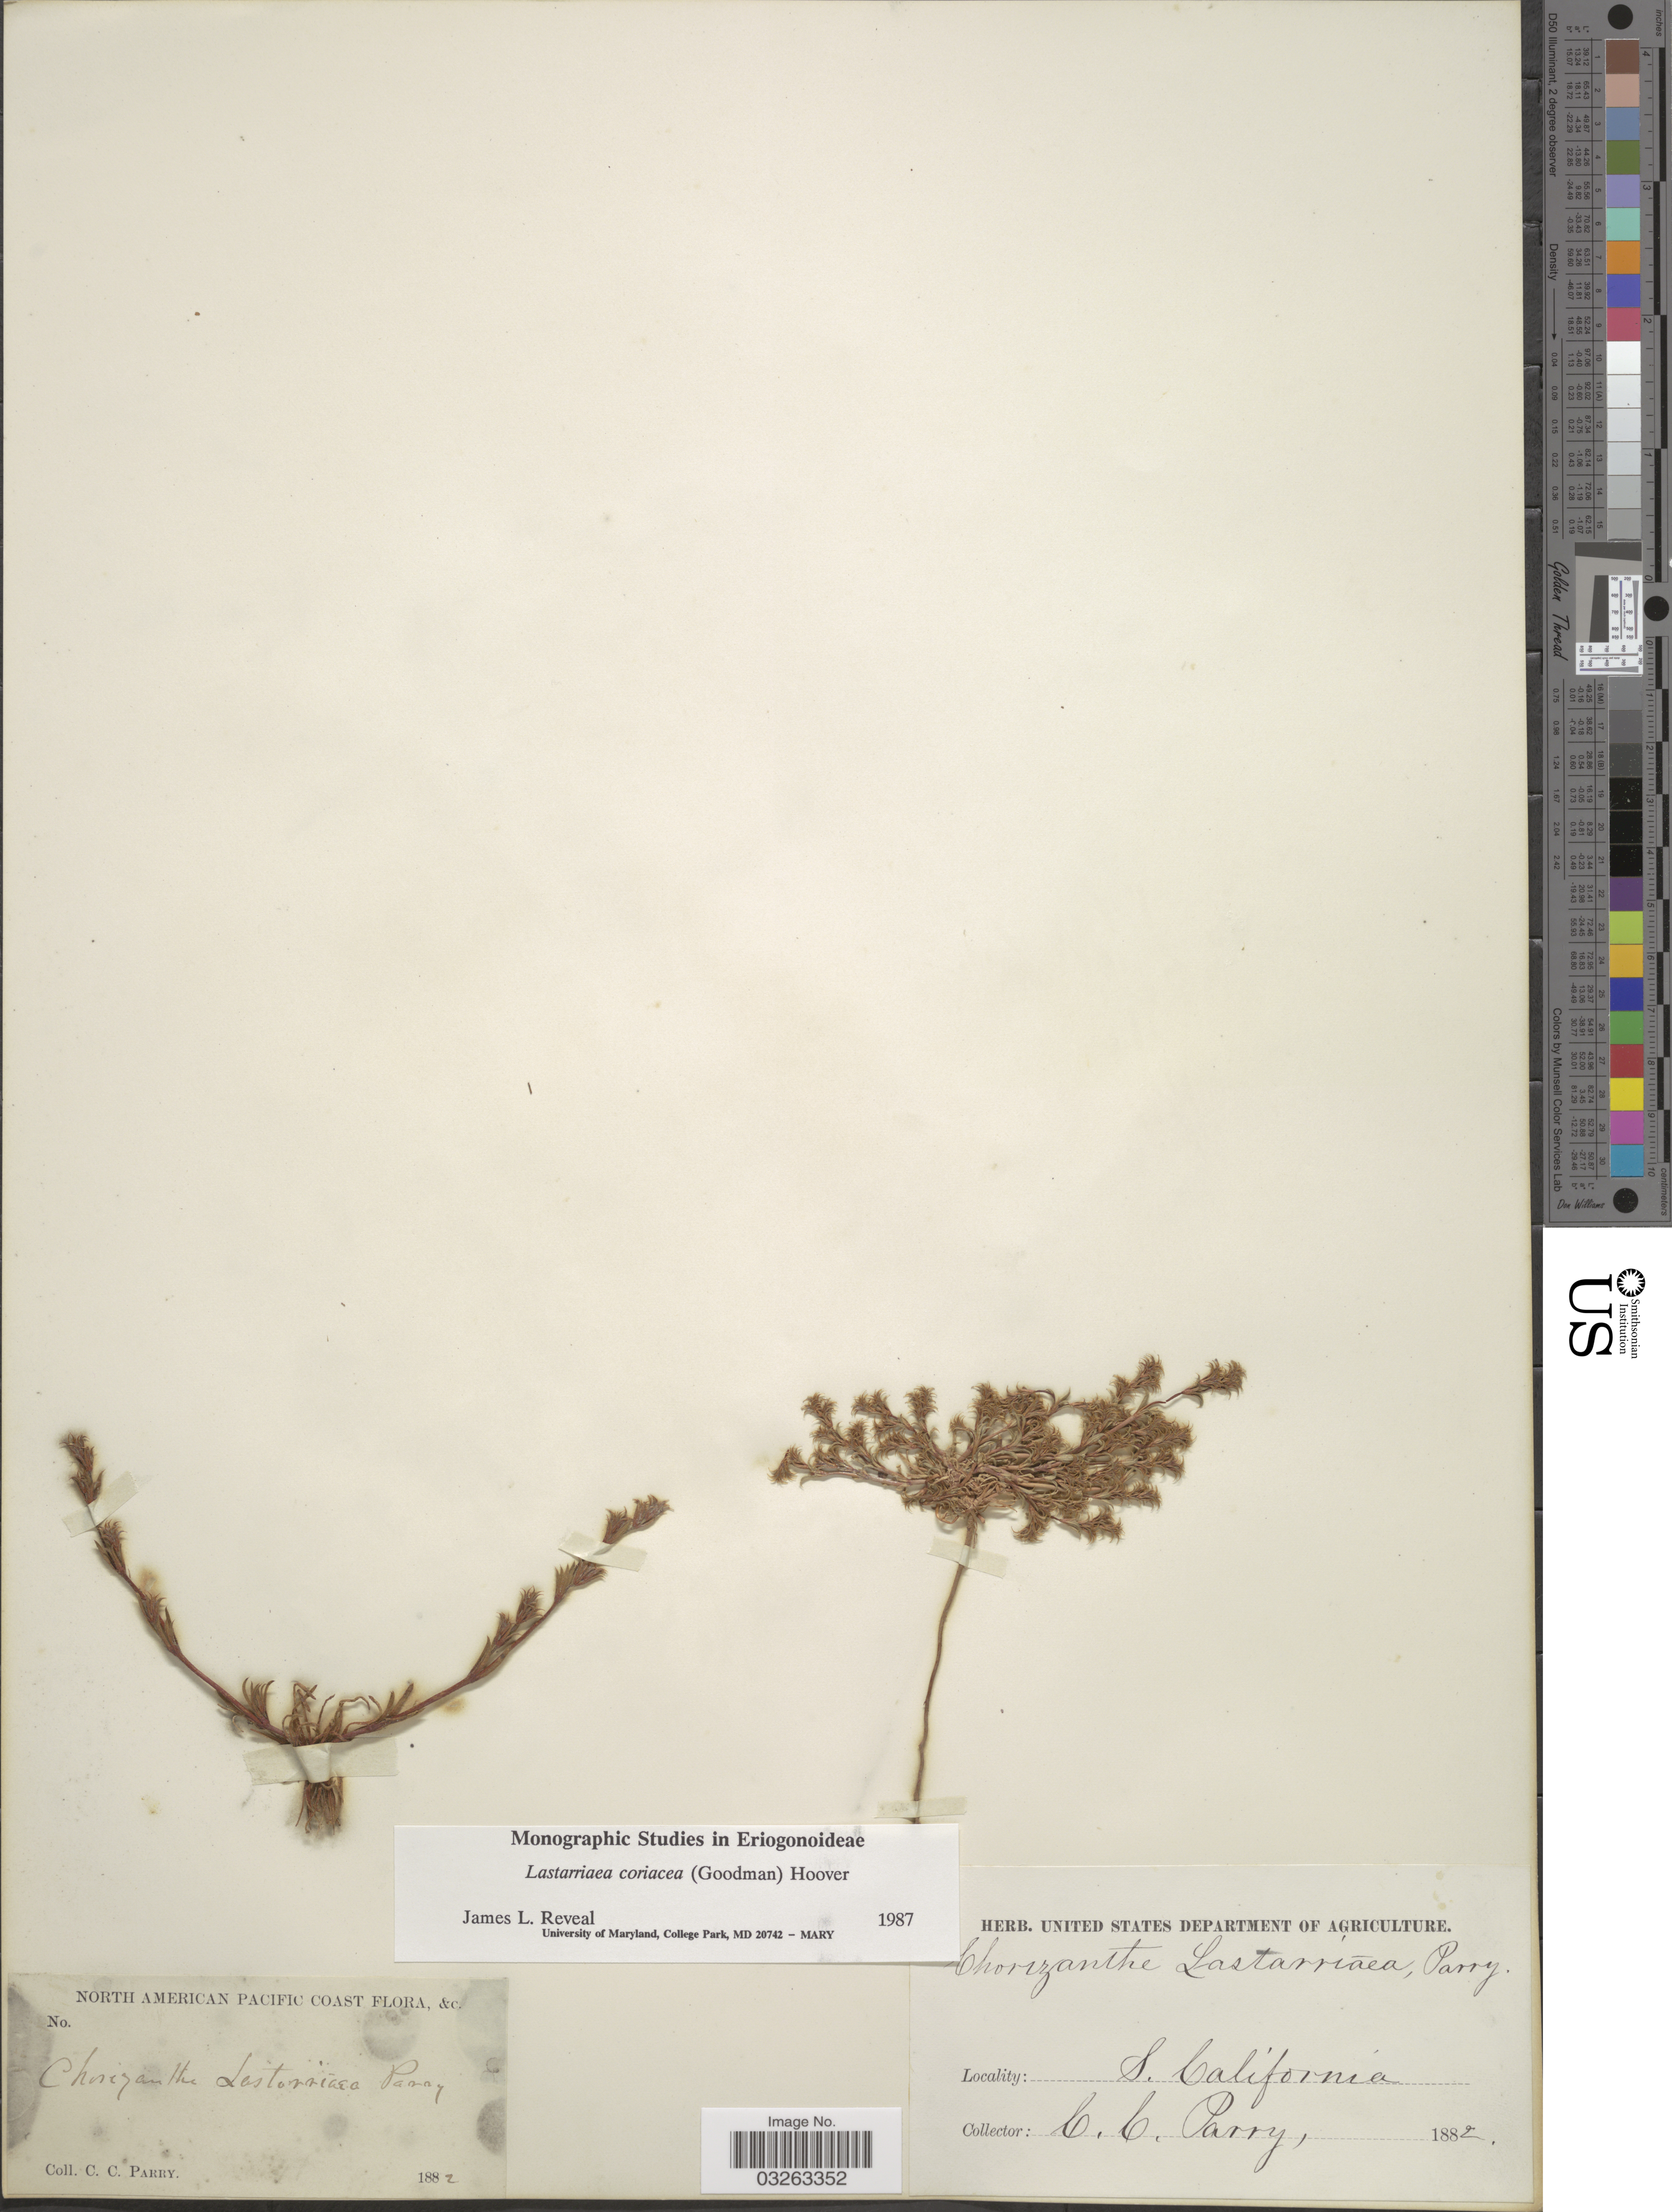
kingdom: Plantae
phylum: Tracheophyta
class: Magnoliopsida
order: Caryophyllales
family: Polygonaceae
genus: Lastarriaea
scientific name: Lastarriaea coriacea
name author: (Goodman) Hoover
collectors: C. C. Parry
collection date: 1882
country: United States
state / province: California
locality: North American Pacific Coast. S. California.